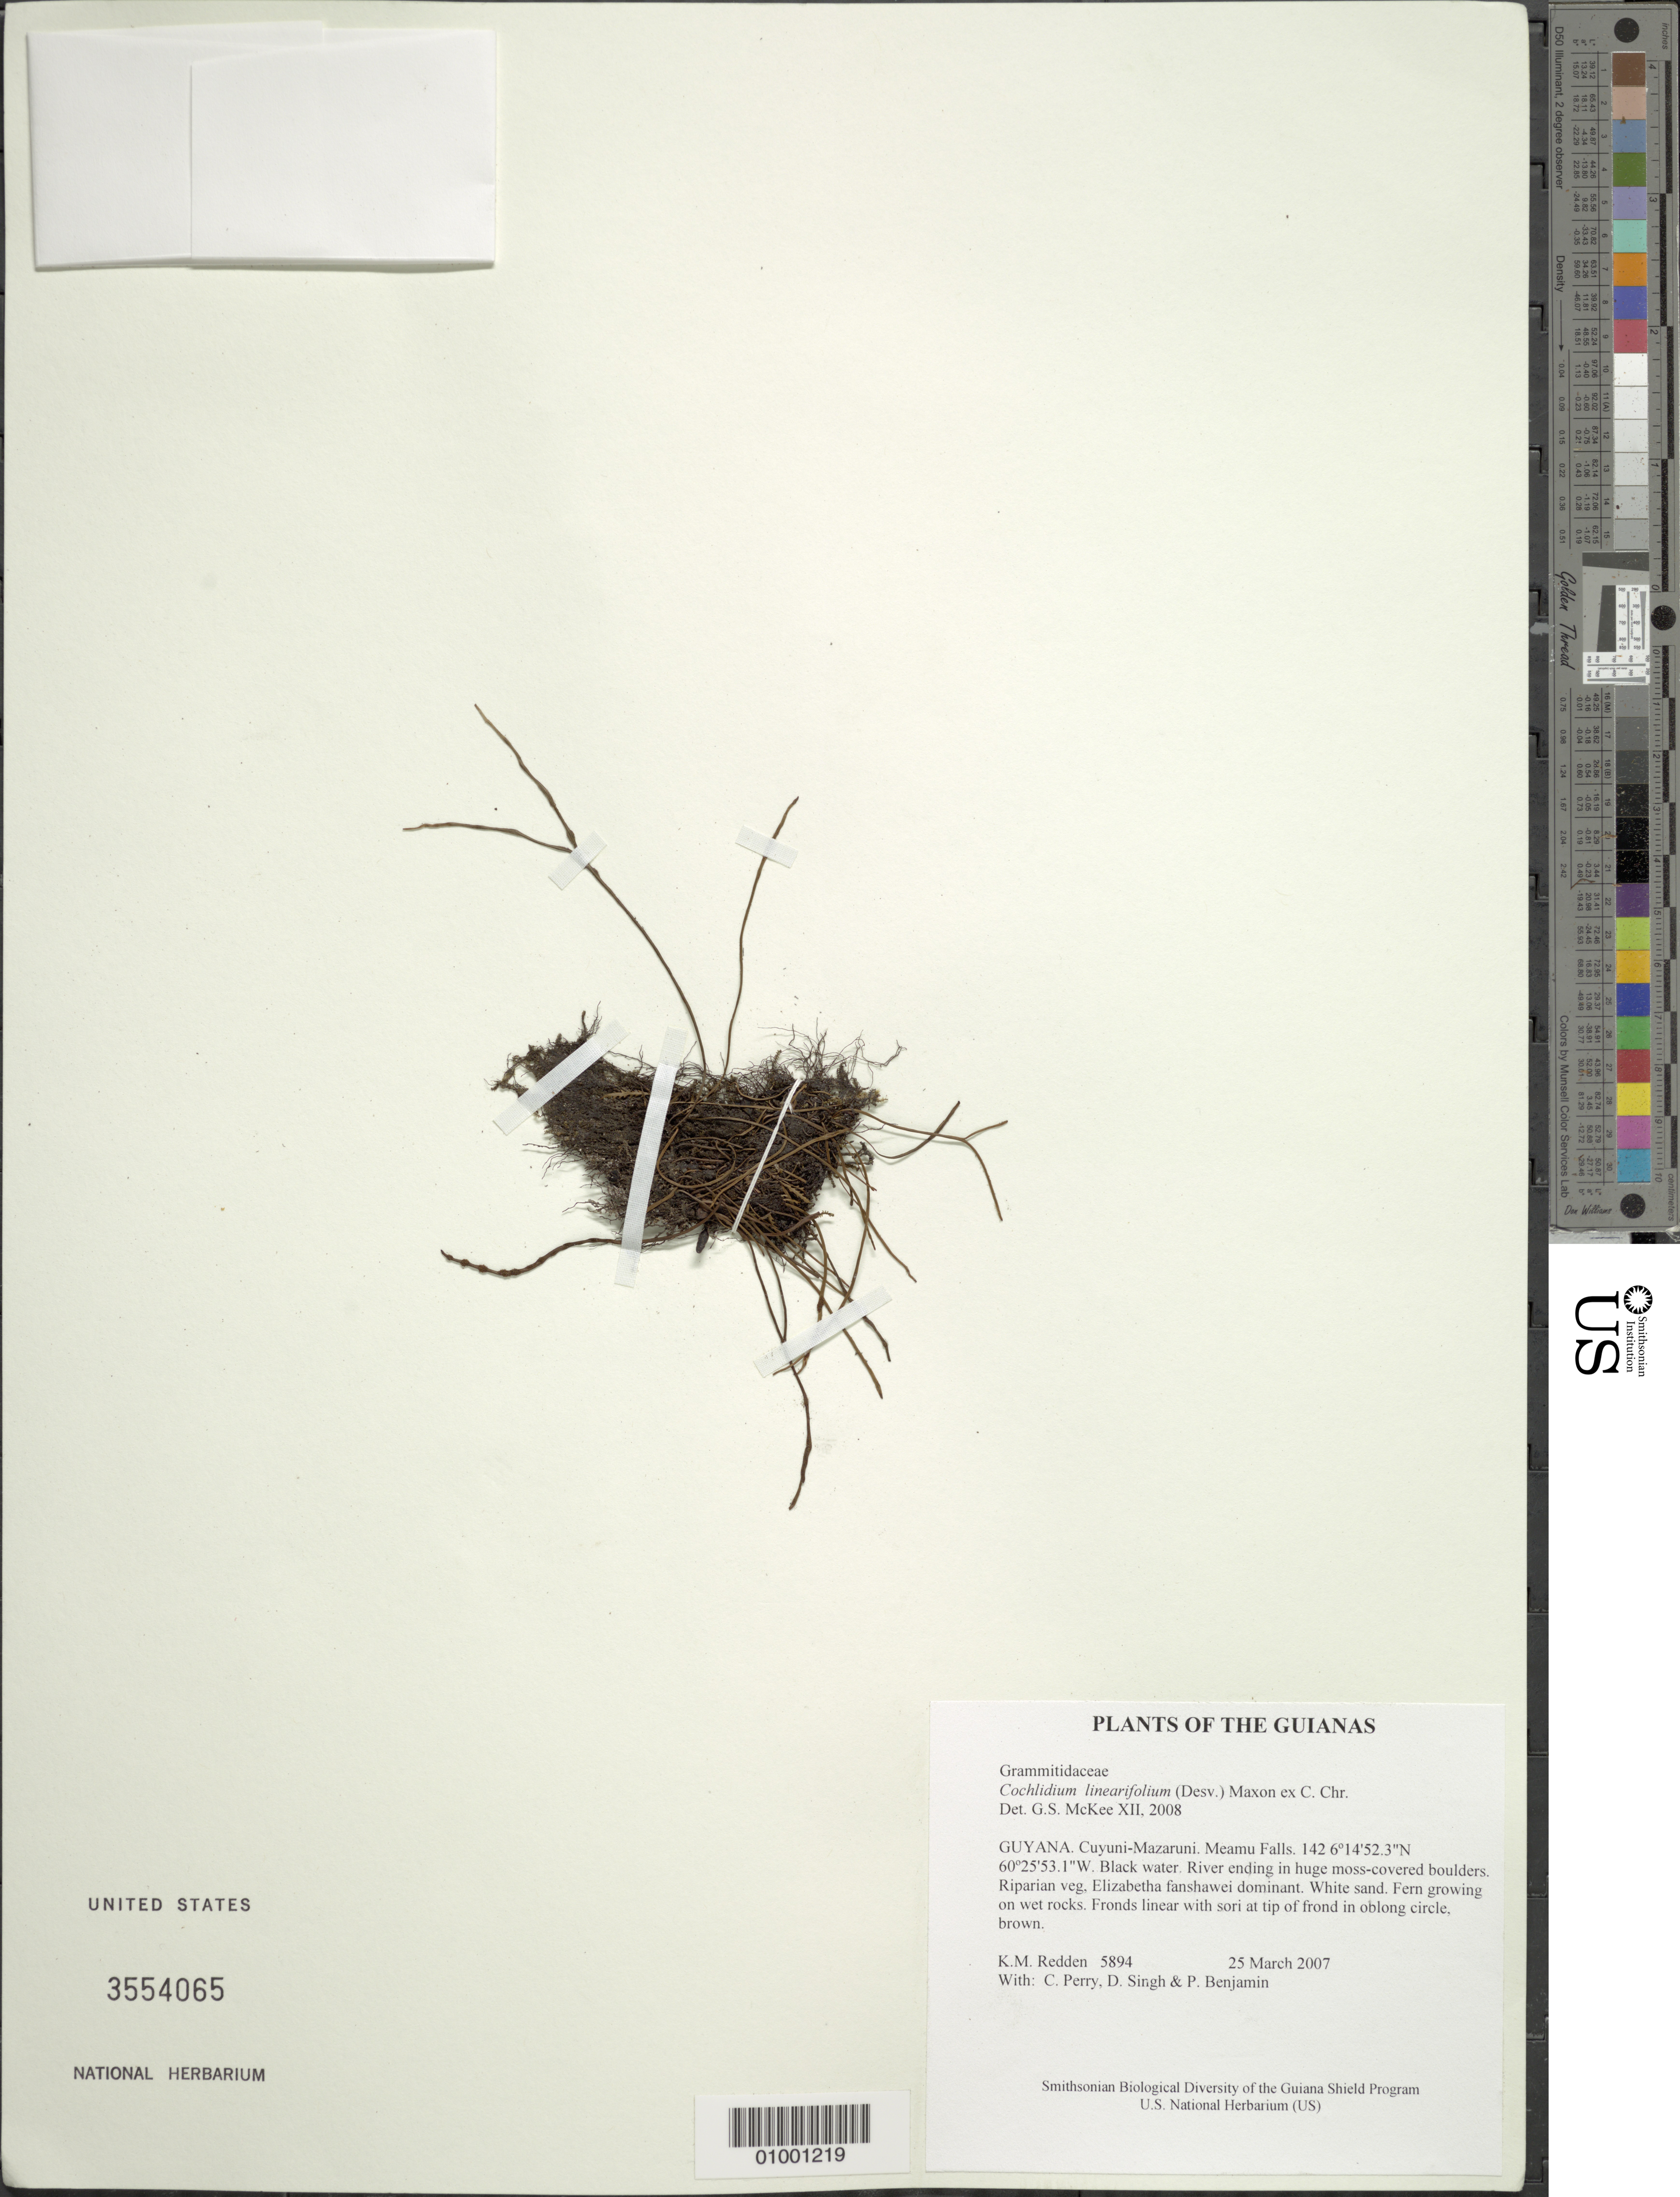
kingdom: Plantae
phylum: Tracheophyta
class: Polypodiopsida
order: Polypodiales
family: Polypodiaceae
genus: Cochlidium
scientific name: Cochlidium linearifolium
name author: (Desv.) Maxon ex C. Chr.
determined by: McKee, G. S., (US), NMNH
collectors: K. M. Redden, C. Perry, D. Singh & P. Benjamin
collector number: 5894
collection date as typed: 25 March 2007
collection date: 2007-03-25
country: Guyana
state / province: Cuyuni-Mazaruni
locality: Meamu Falls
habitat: Black water. River ending in huge moss-covered boulders. Riparian veg, Elizabetha fanshawei dominant. White sand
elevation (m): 142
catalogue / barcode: US 3554065